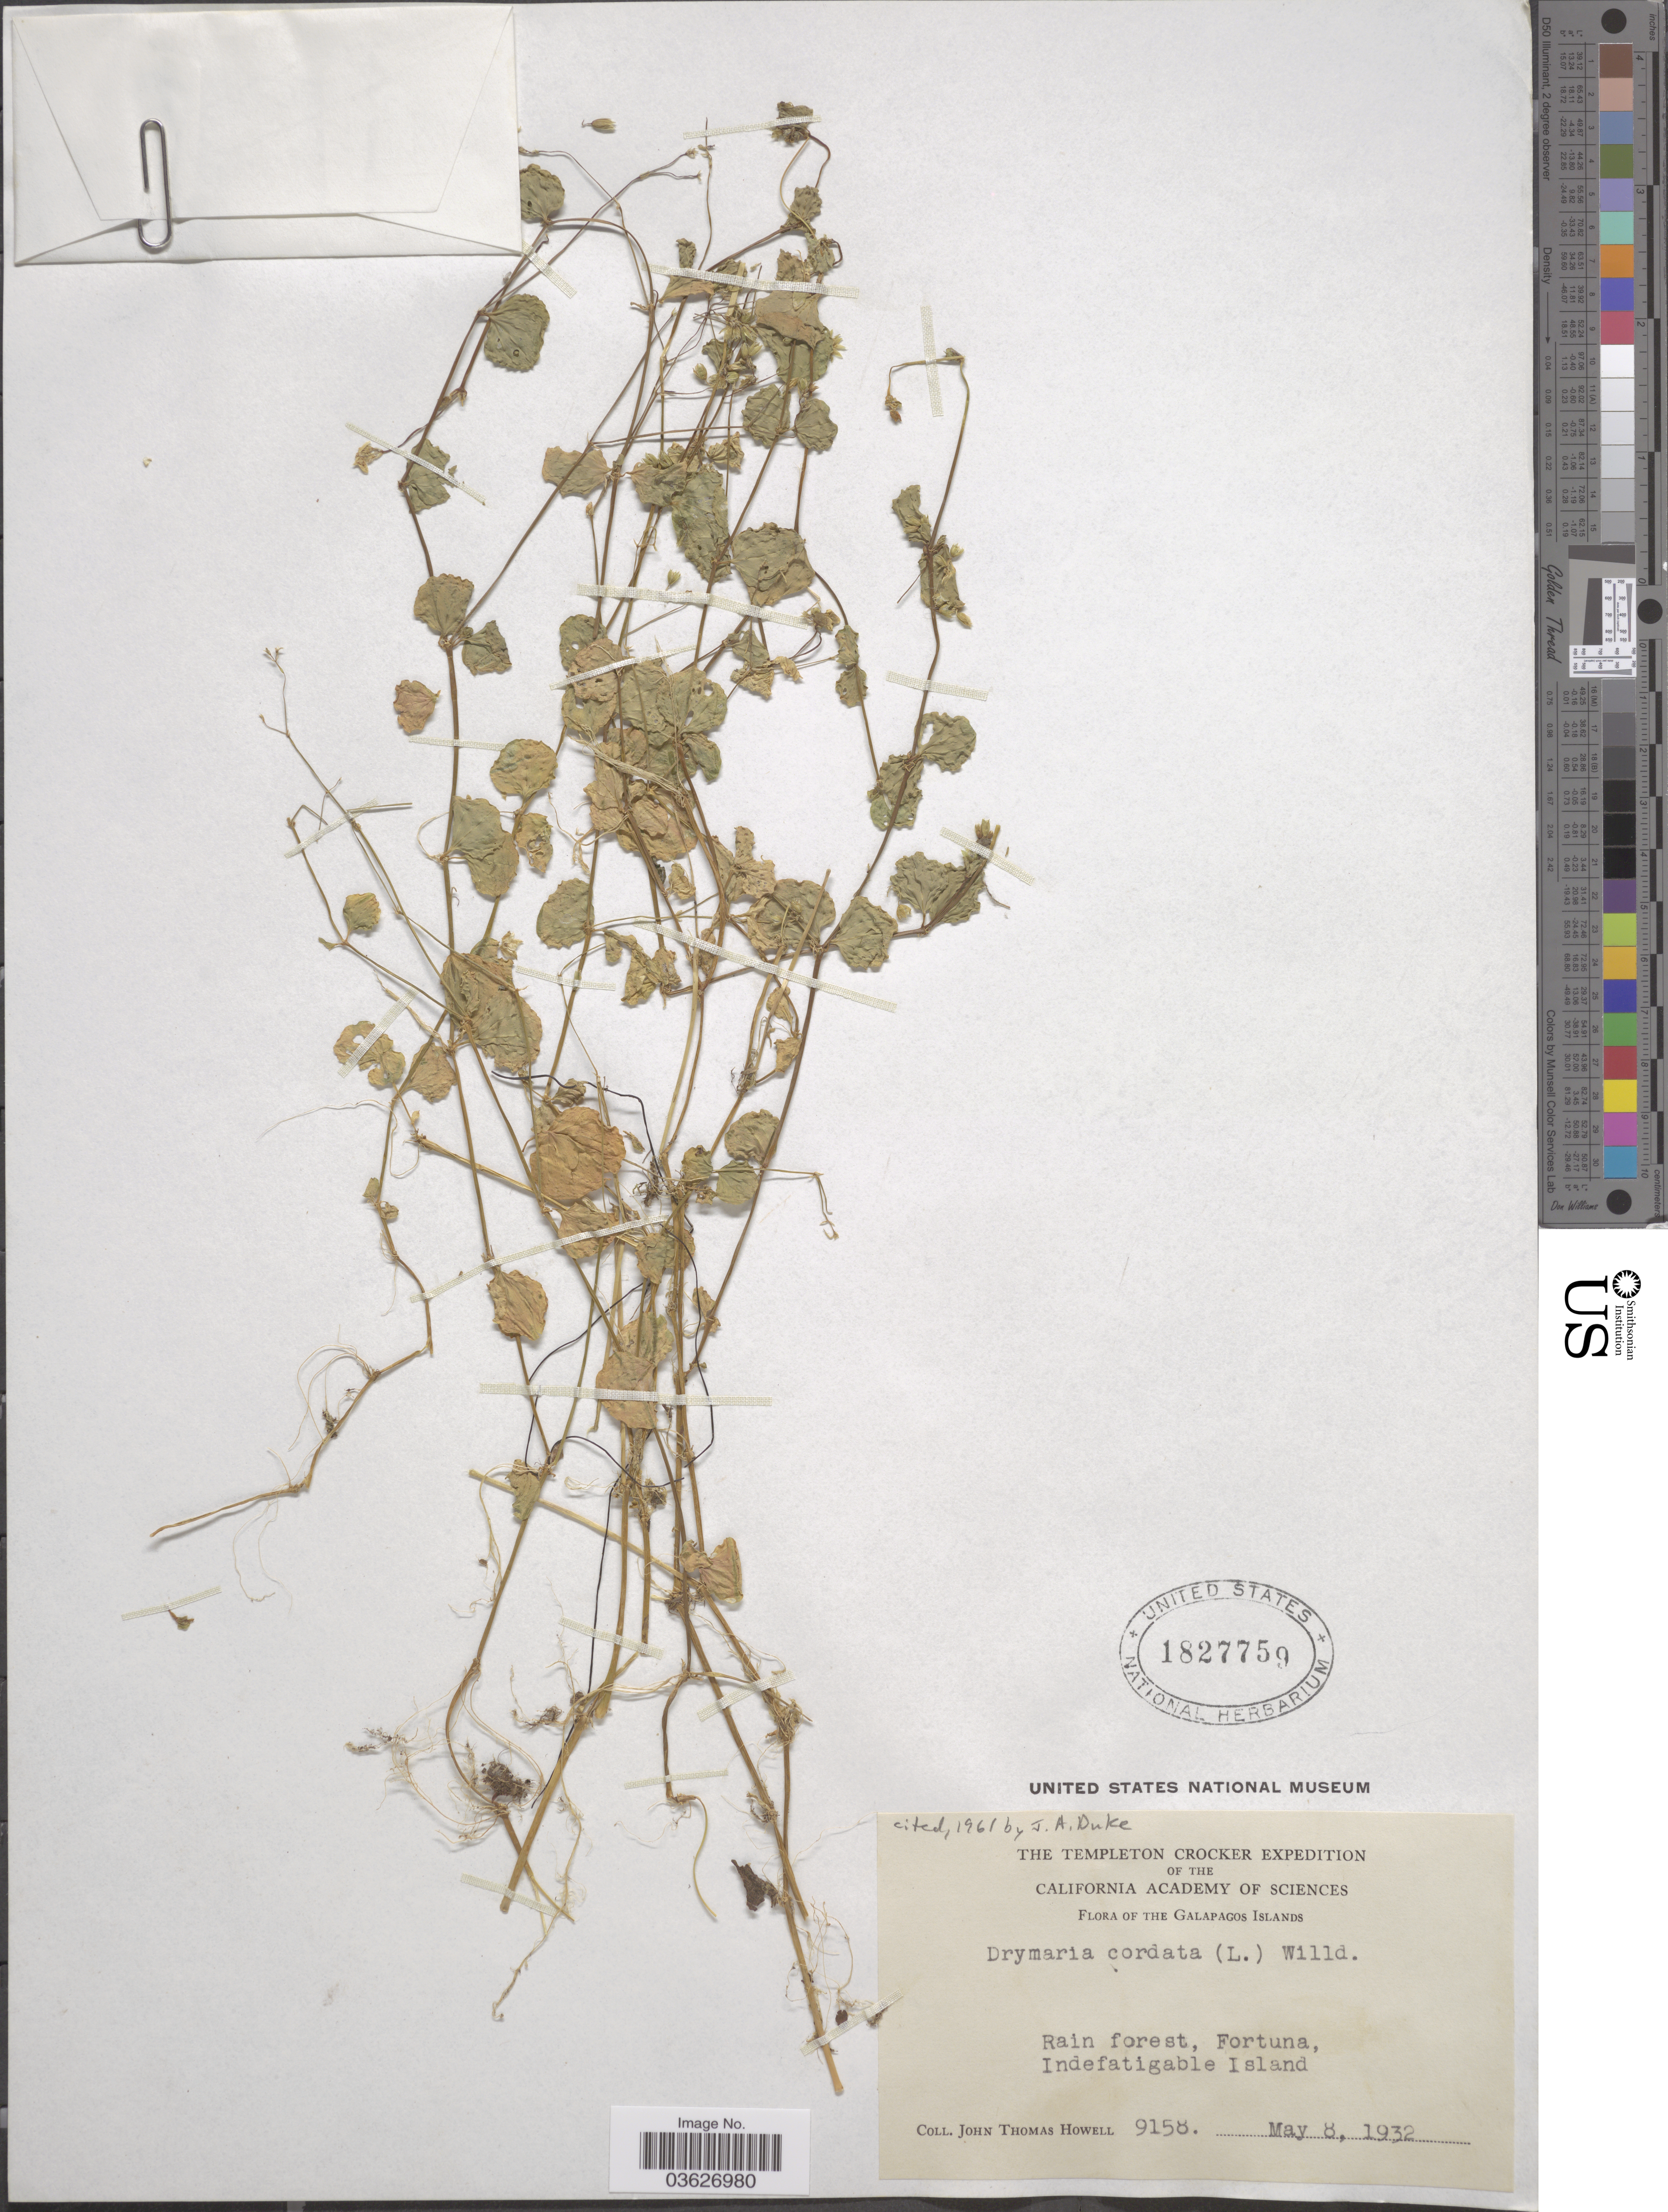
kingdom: Plantae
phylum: Tracheophyta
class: Magnoliopsida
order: Caryophyllales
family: Caryophyllaceae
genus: Drymaria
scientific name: Drymaria cordata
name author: (L.) Willd. ex Schult.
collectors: J. T. Howell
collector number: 9158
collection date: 1932-05-08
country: Ecuador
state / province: Colón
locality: Galapagos Islands. Rain forest, Fortuna, Indefatigable Island.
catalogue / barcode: US 1827759